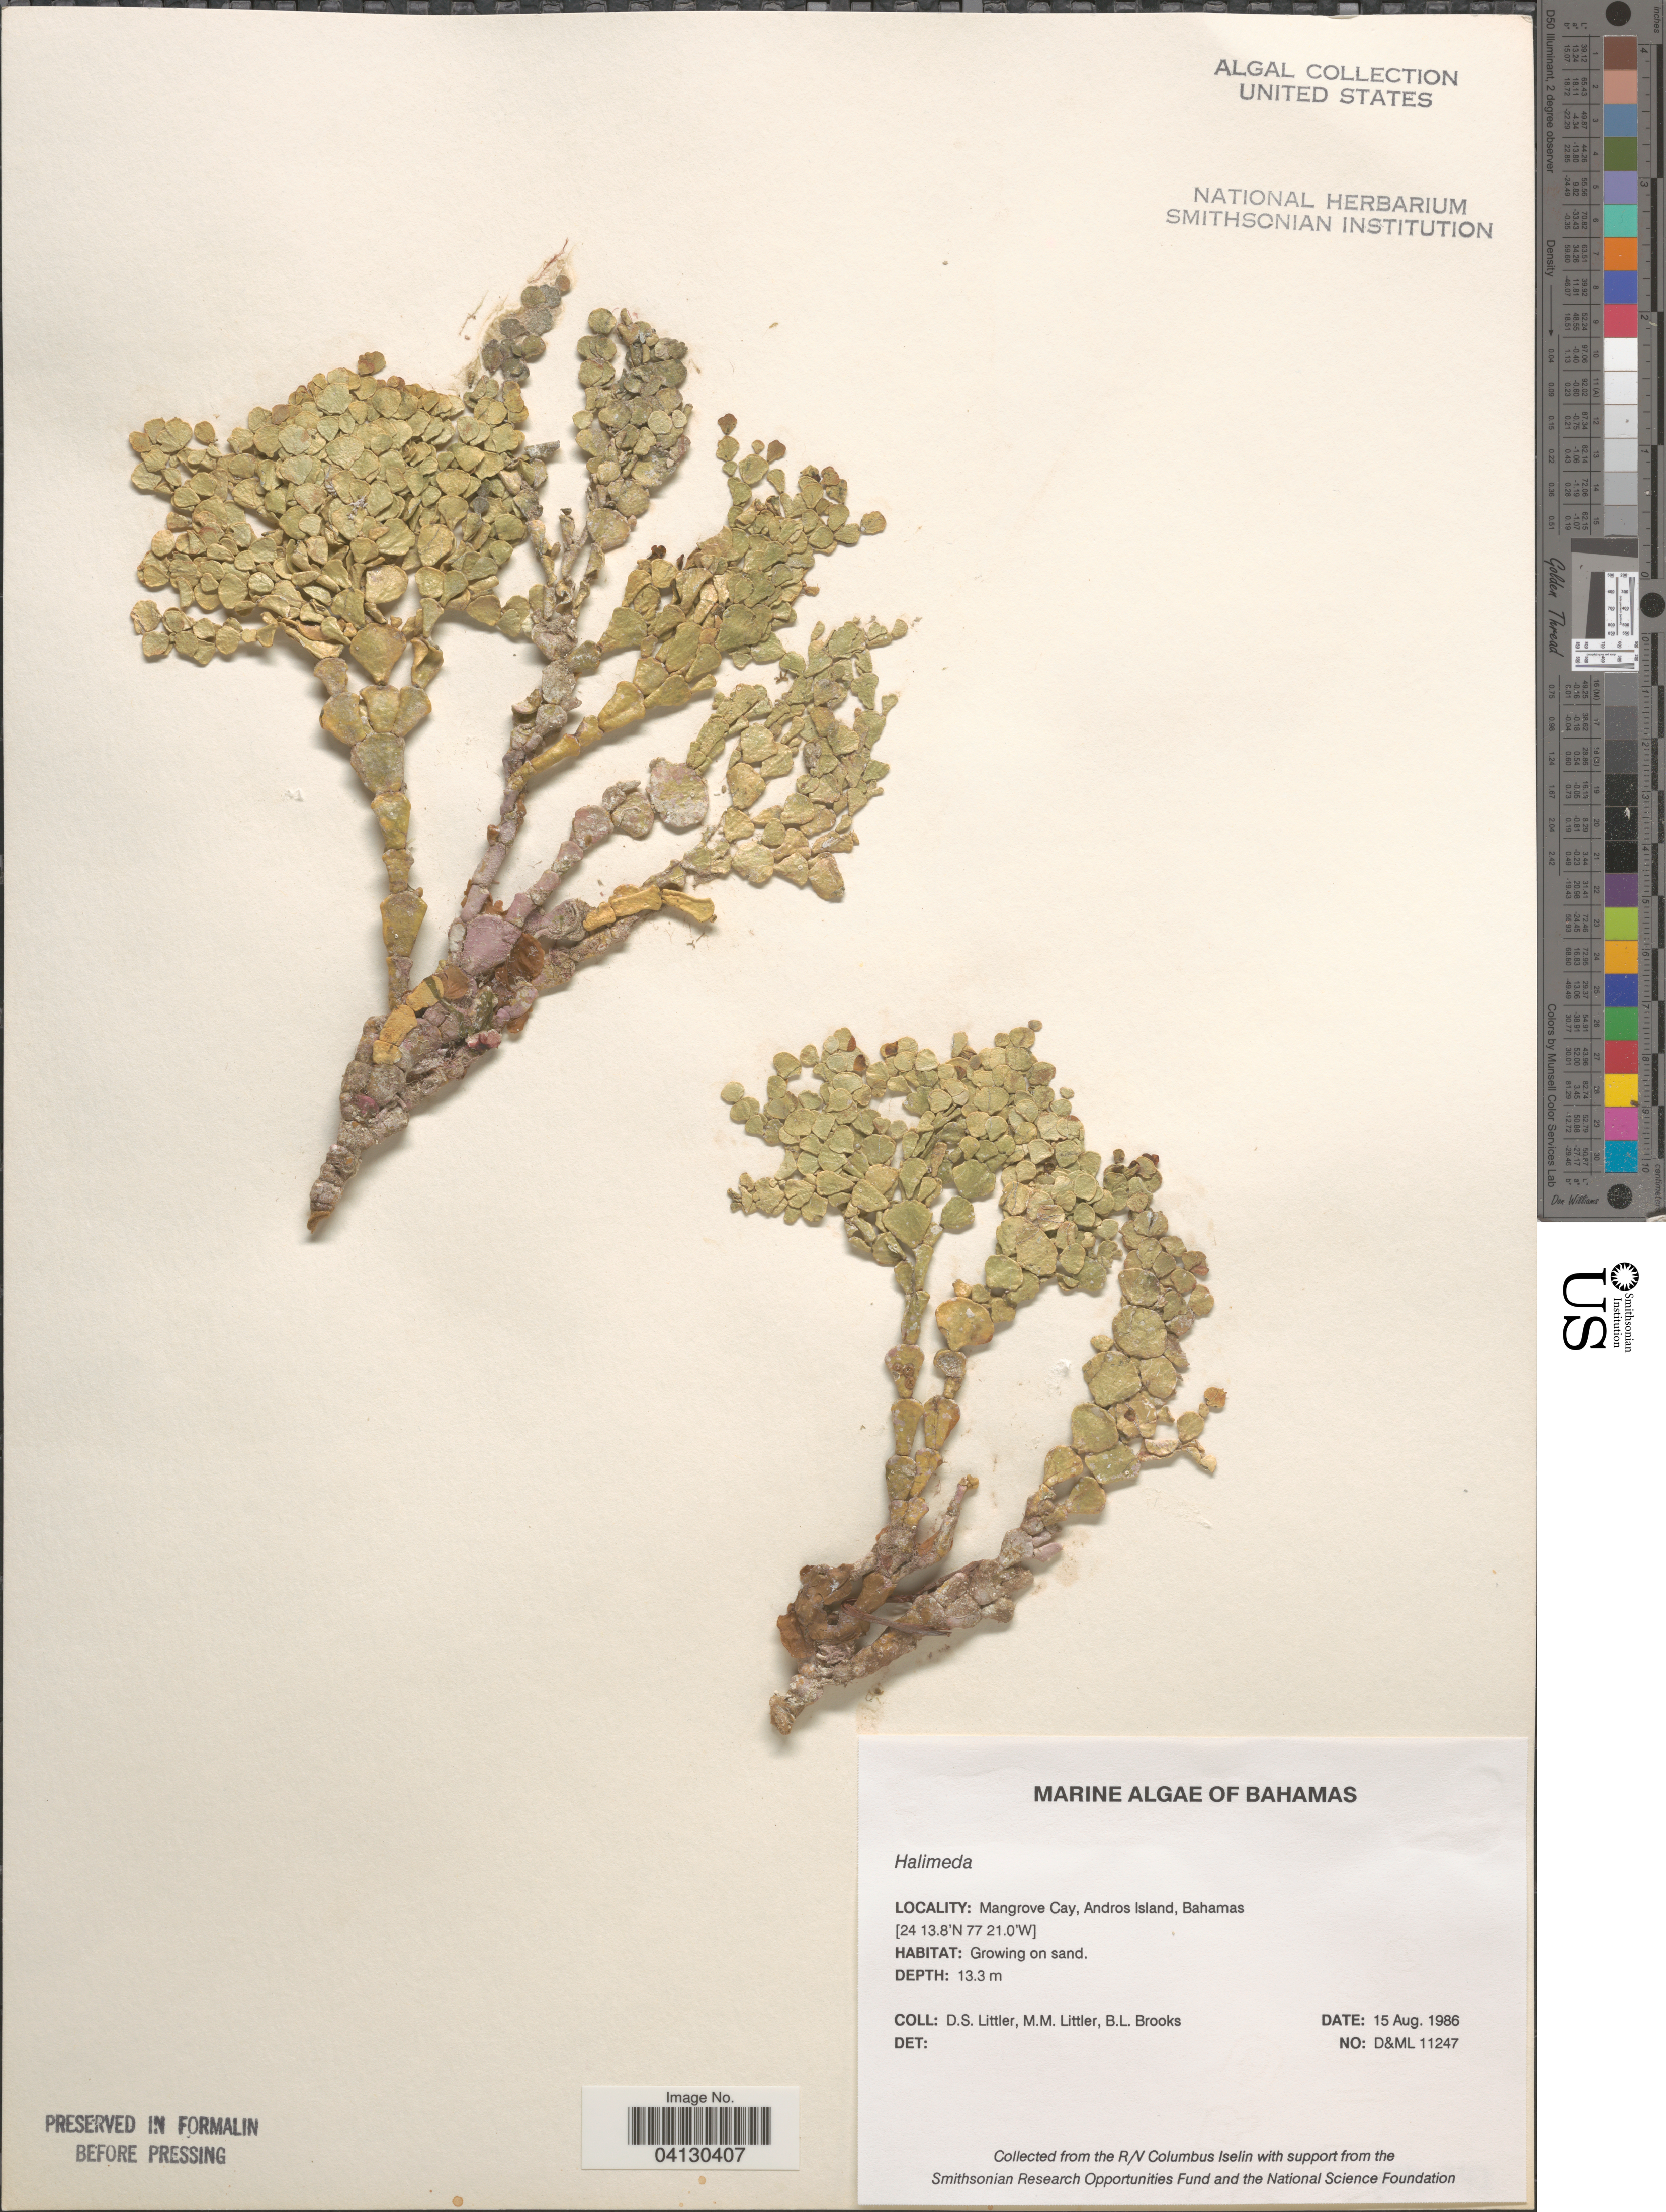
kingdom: Plantae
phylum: Chlorophyta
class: Ulvophyceae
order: Bryopsidales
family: Halimedaceae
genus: Halimeda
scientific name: Halimeda sp.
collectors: D. S. Littler & B. Brooks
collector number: D&ML11247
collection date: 1986-08-15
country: Bahamas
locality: Mangrove Cay, Andros Island.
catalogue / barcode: US 328984